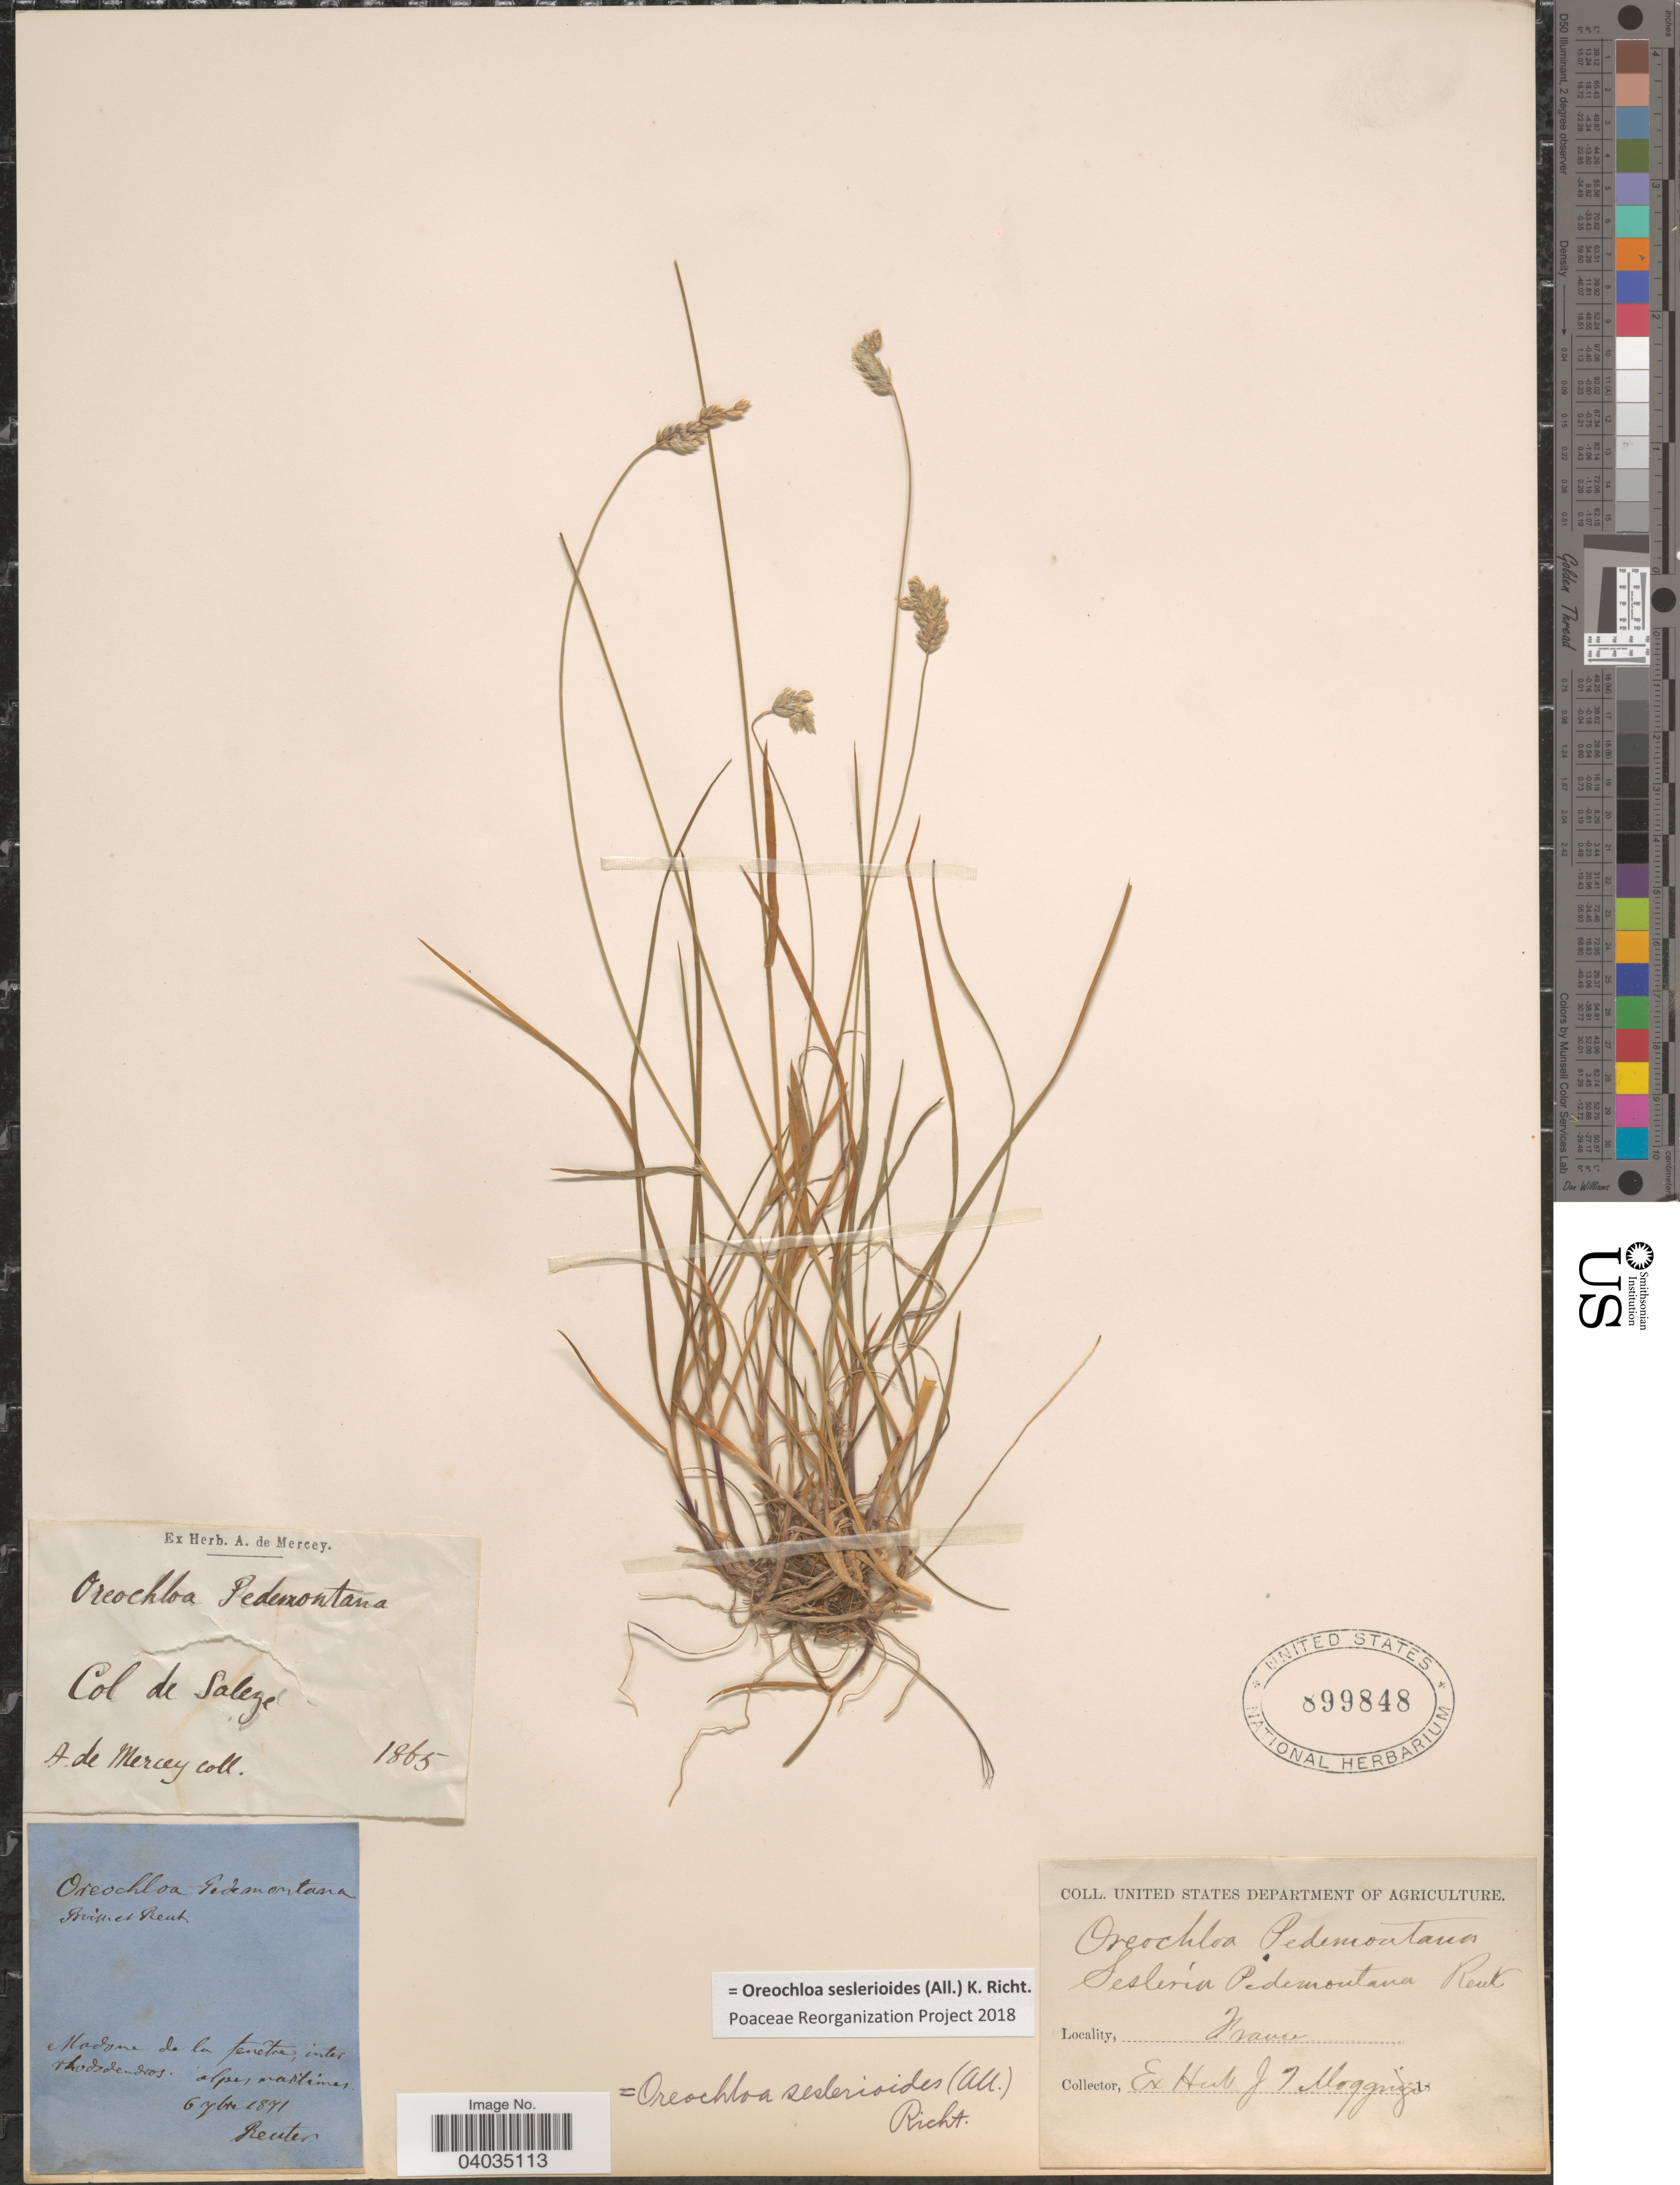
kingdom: Plantae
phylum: Tracheophyta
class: Liliopsida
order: Poales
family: Poaceae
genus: Oreochloa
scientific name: Oreochloa seslerioides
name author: (All.) K. Richt.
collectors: -. Reuter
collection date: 1871-09-06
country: France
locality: Madone de la penêtre, inter rhododendros alpes maritimes.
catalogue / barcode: US 899848-2